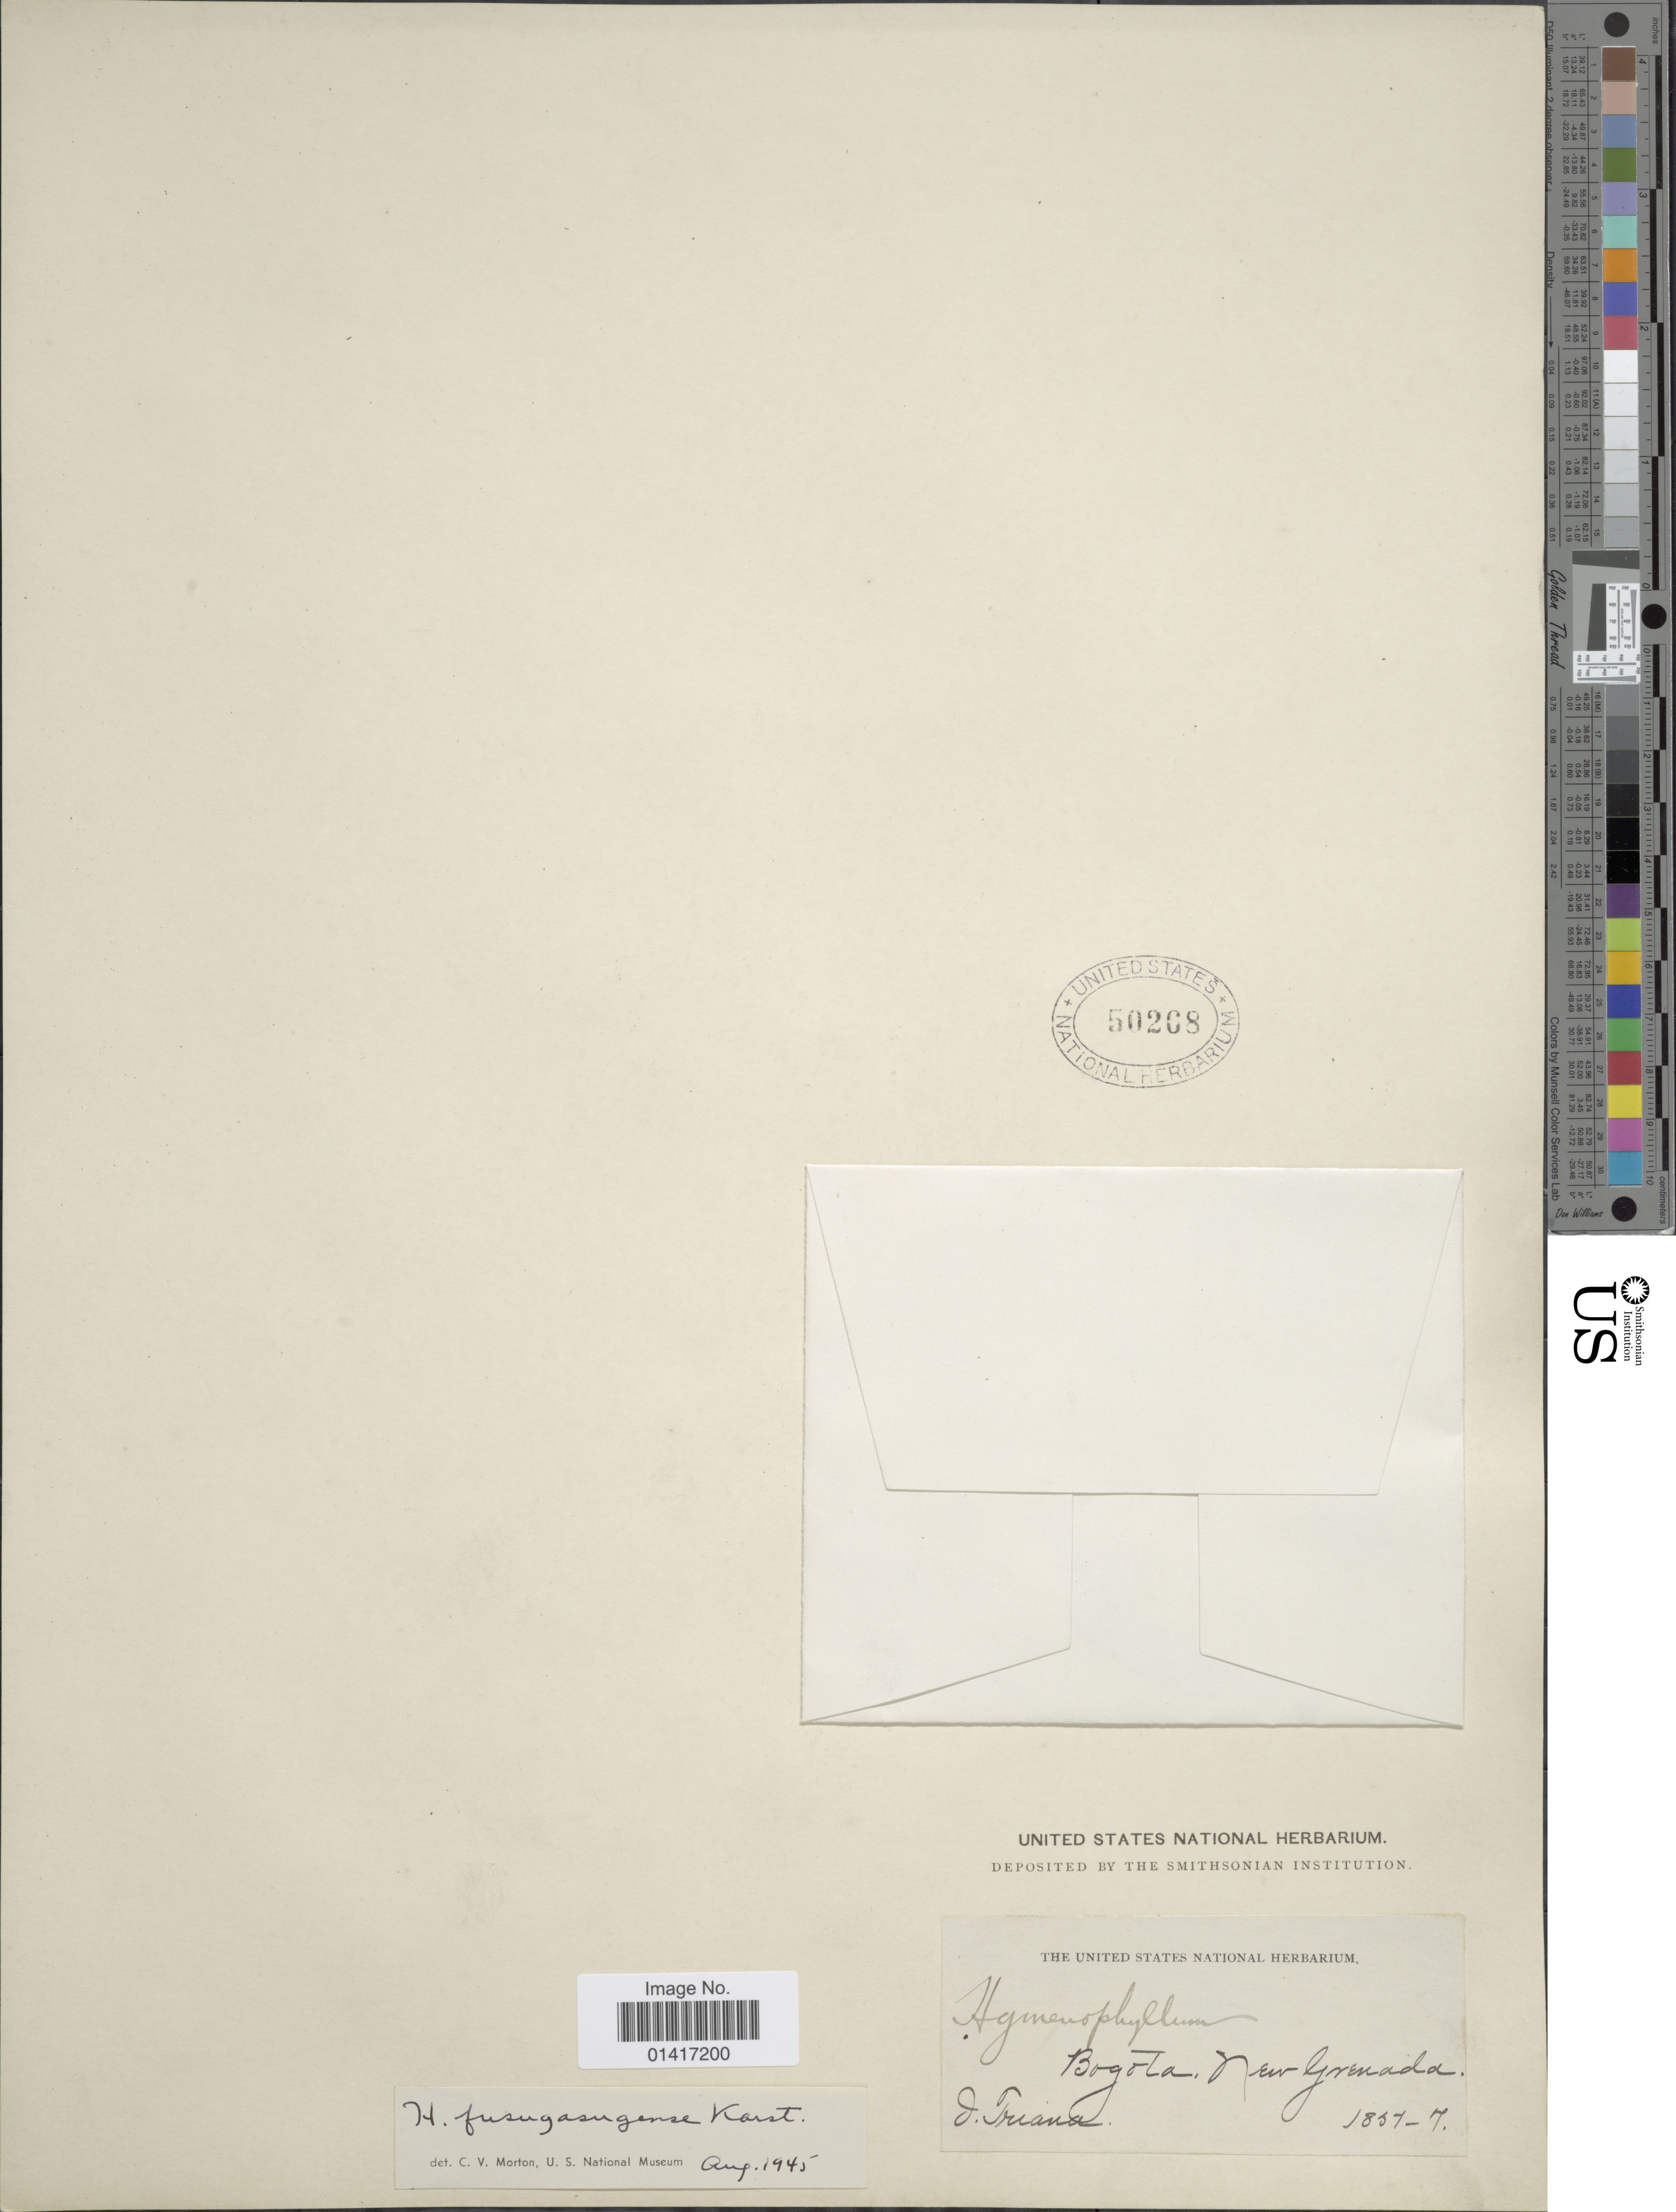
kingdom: Plantae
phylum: Tracheophyta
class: Polypodiopsida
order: Hymenophyllales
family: Hymenophyllaceae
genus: Hymenophyllum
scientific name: Hymenophyllum tomentosum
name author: Kunze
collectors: J. Triana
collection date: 1851/1857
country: Colombia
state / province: Bogota D.C.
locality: New Grenada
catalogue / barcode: US 50268